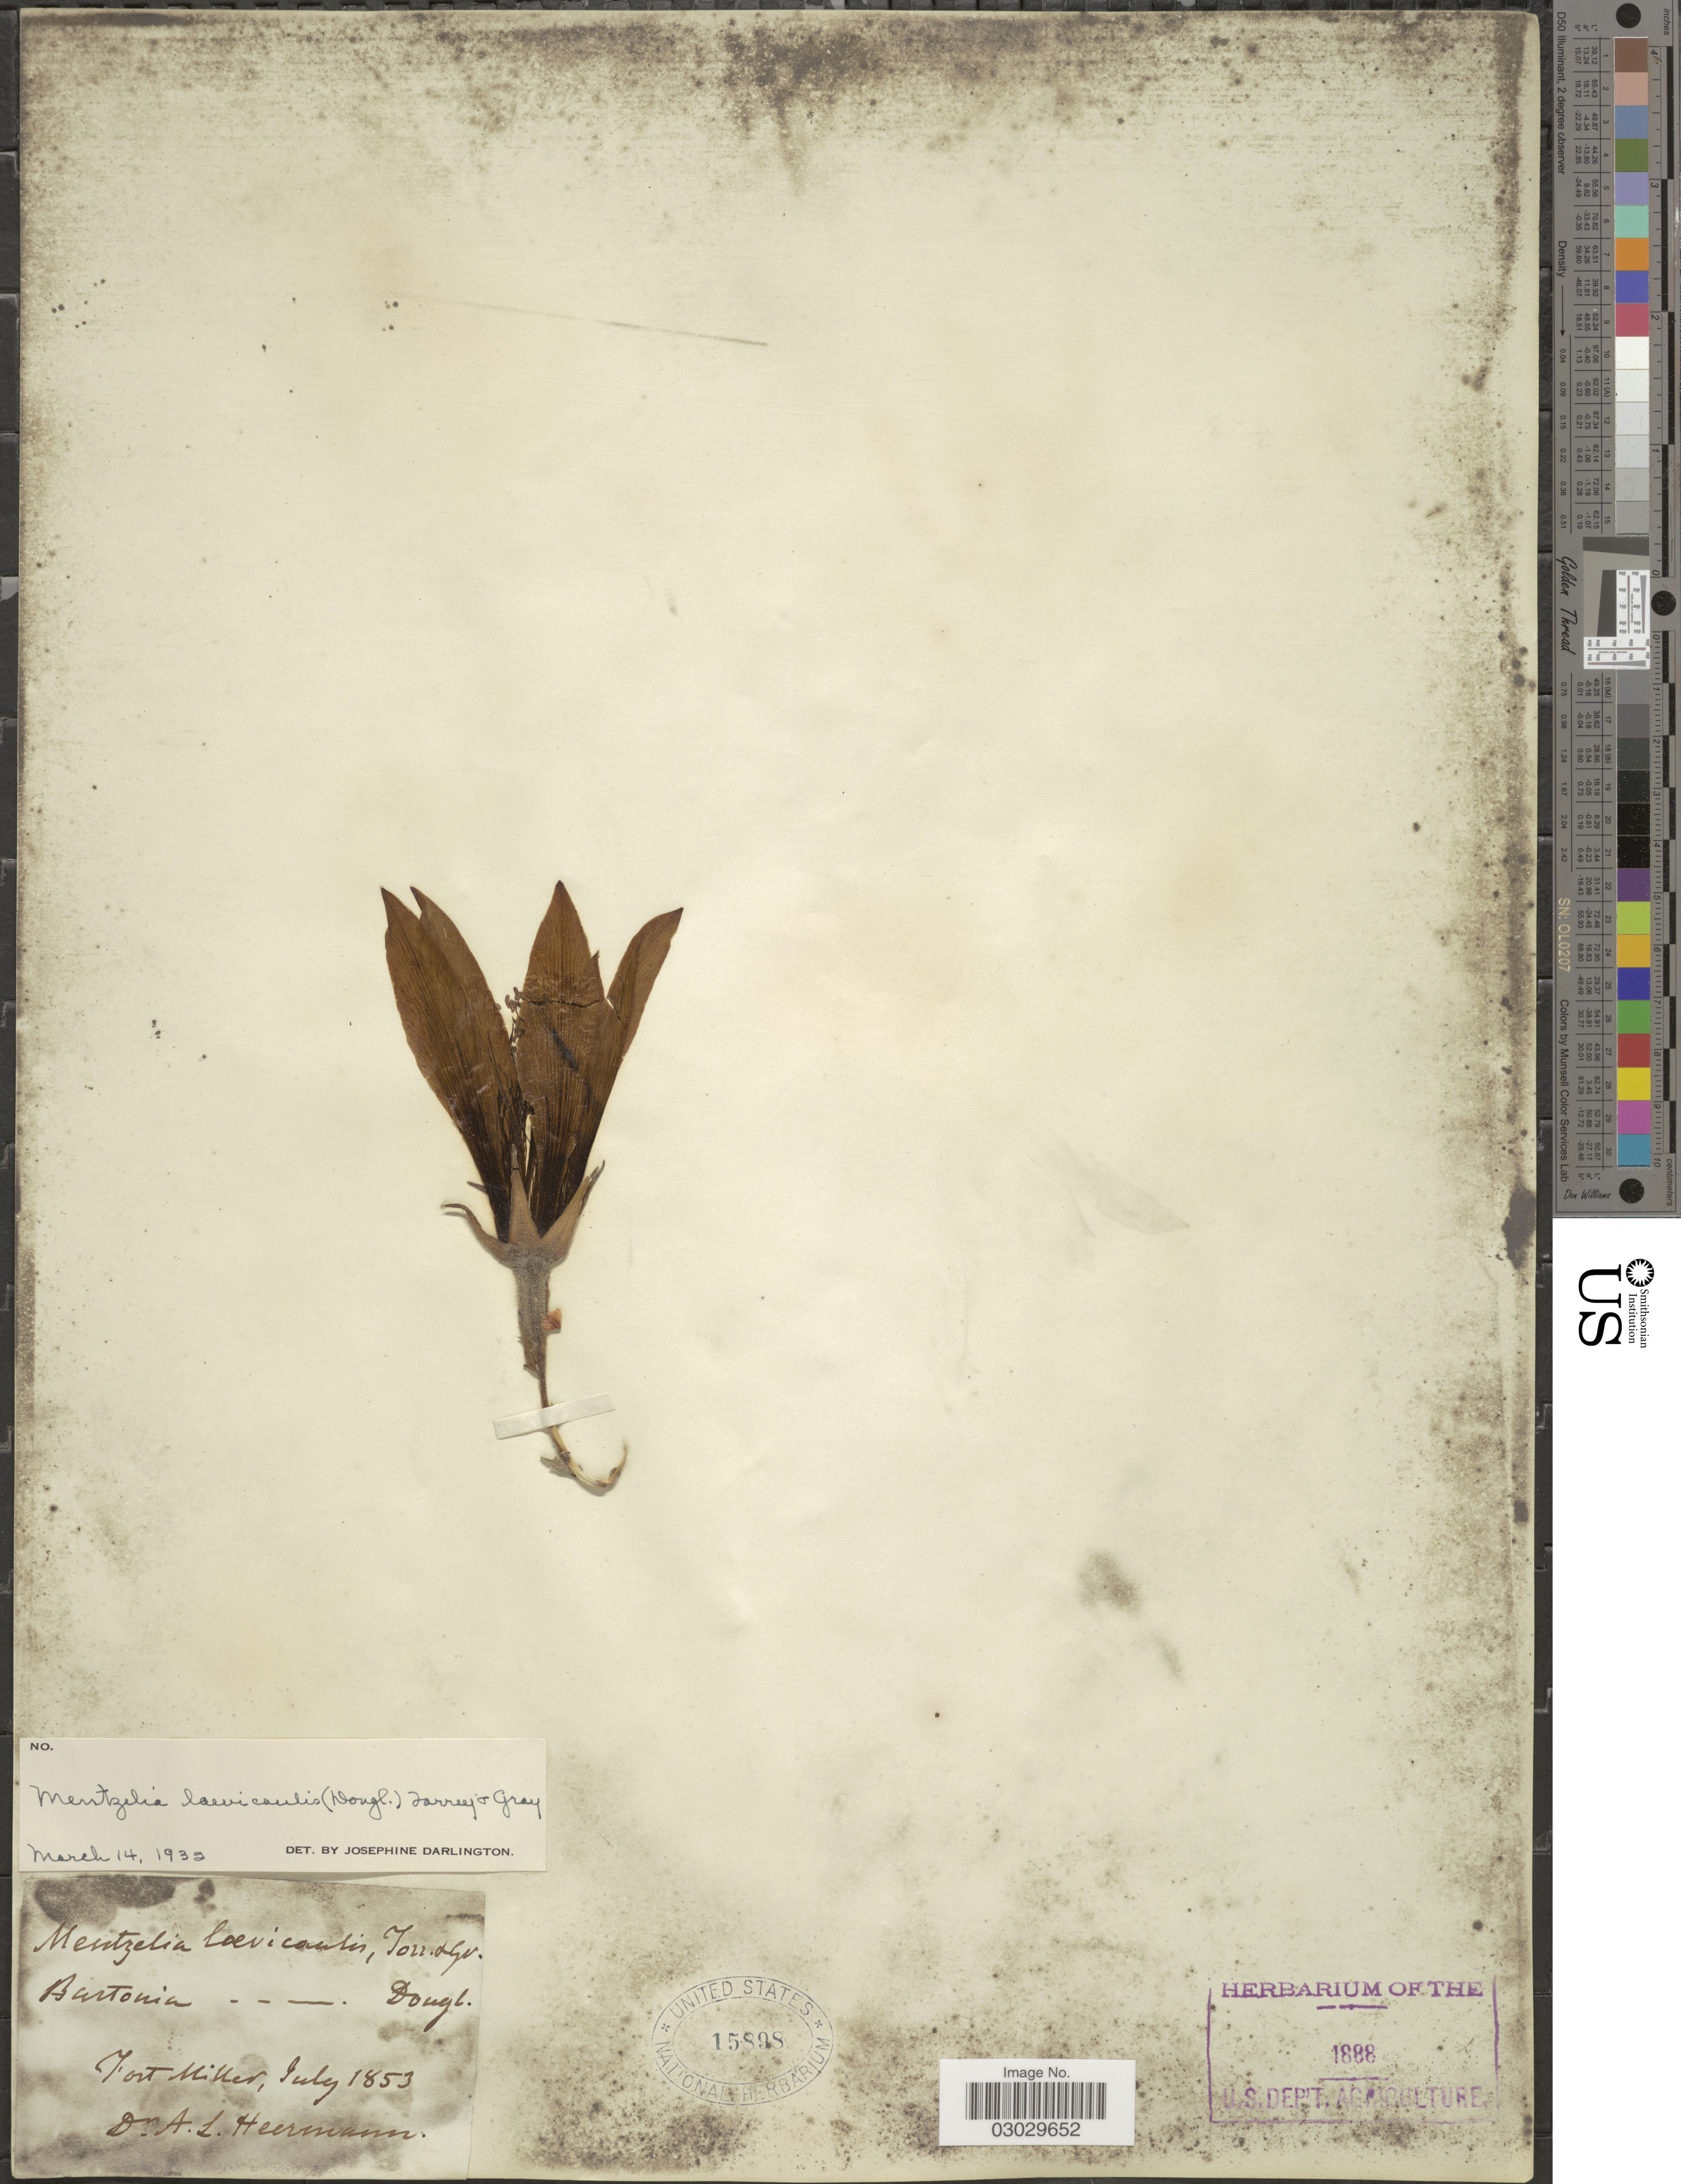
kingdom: Plantae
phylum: Tracheophyta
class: Magnoliopsida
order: Cornales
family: Loasaceae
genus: Mentzelia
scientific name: Mentzelia laevicaulis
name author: (Douglas ex Hook.) Torr. & A. Gray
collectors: A. Heermann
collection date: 1853-07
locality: Fort Miller.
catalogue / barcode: US 15898